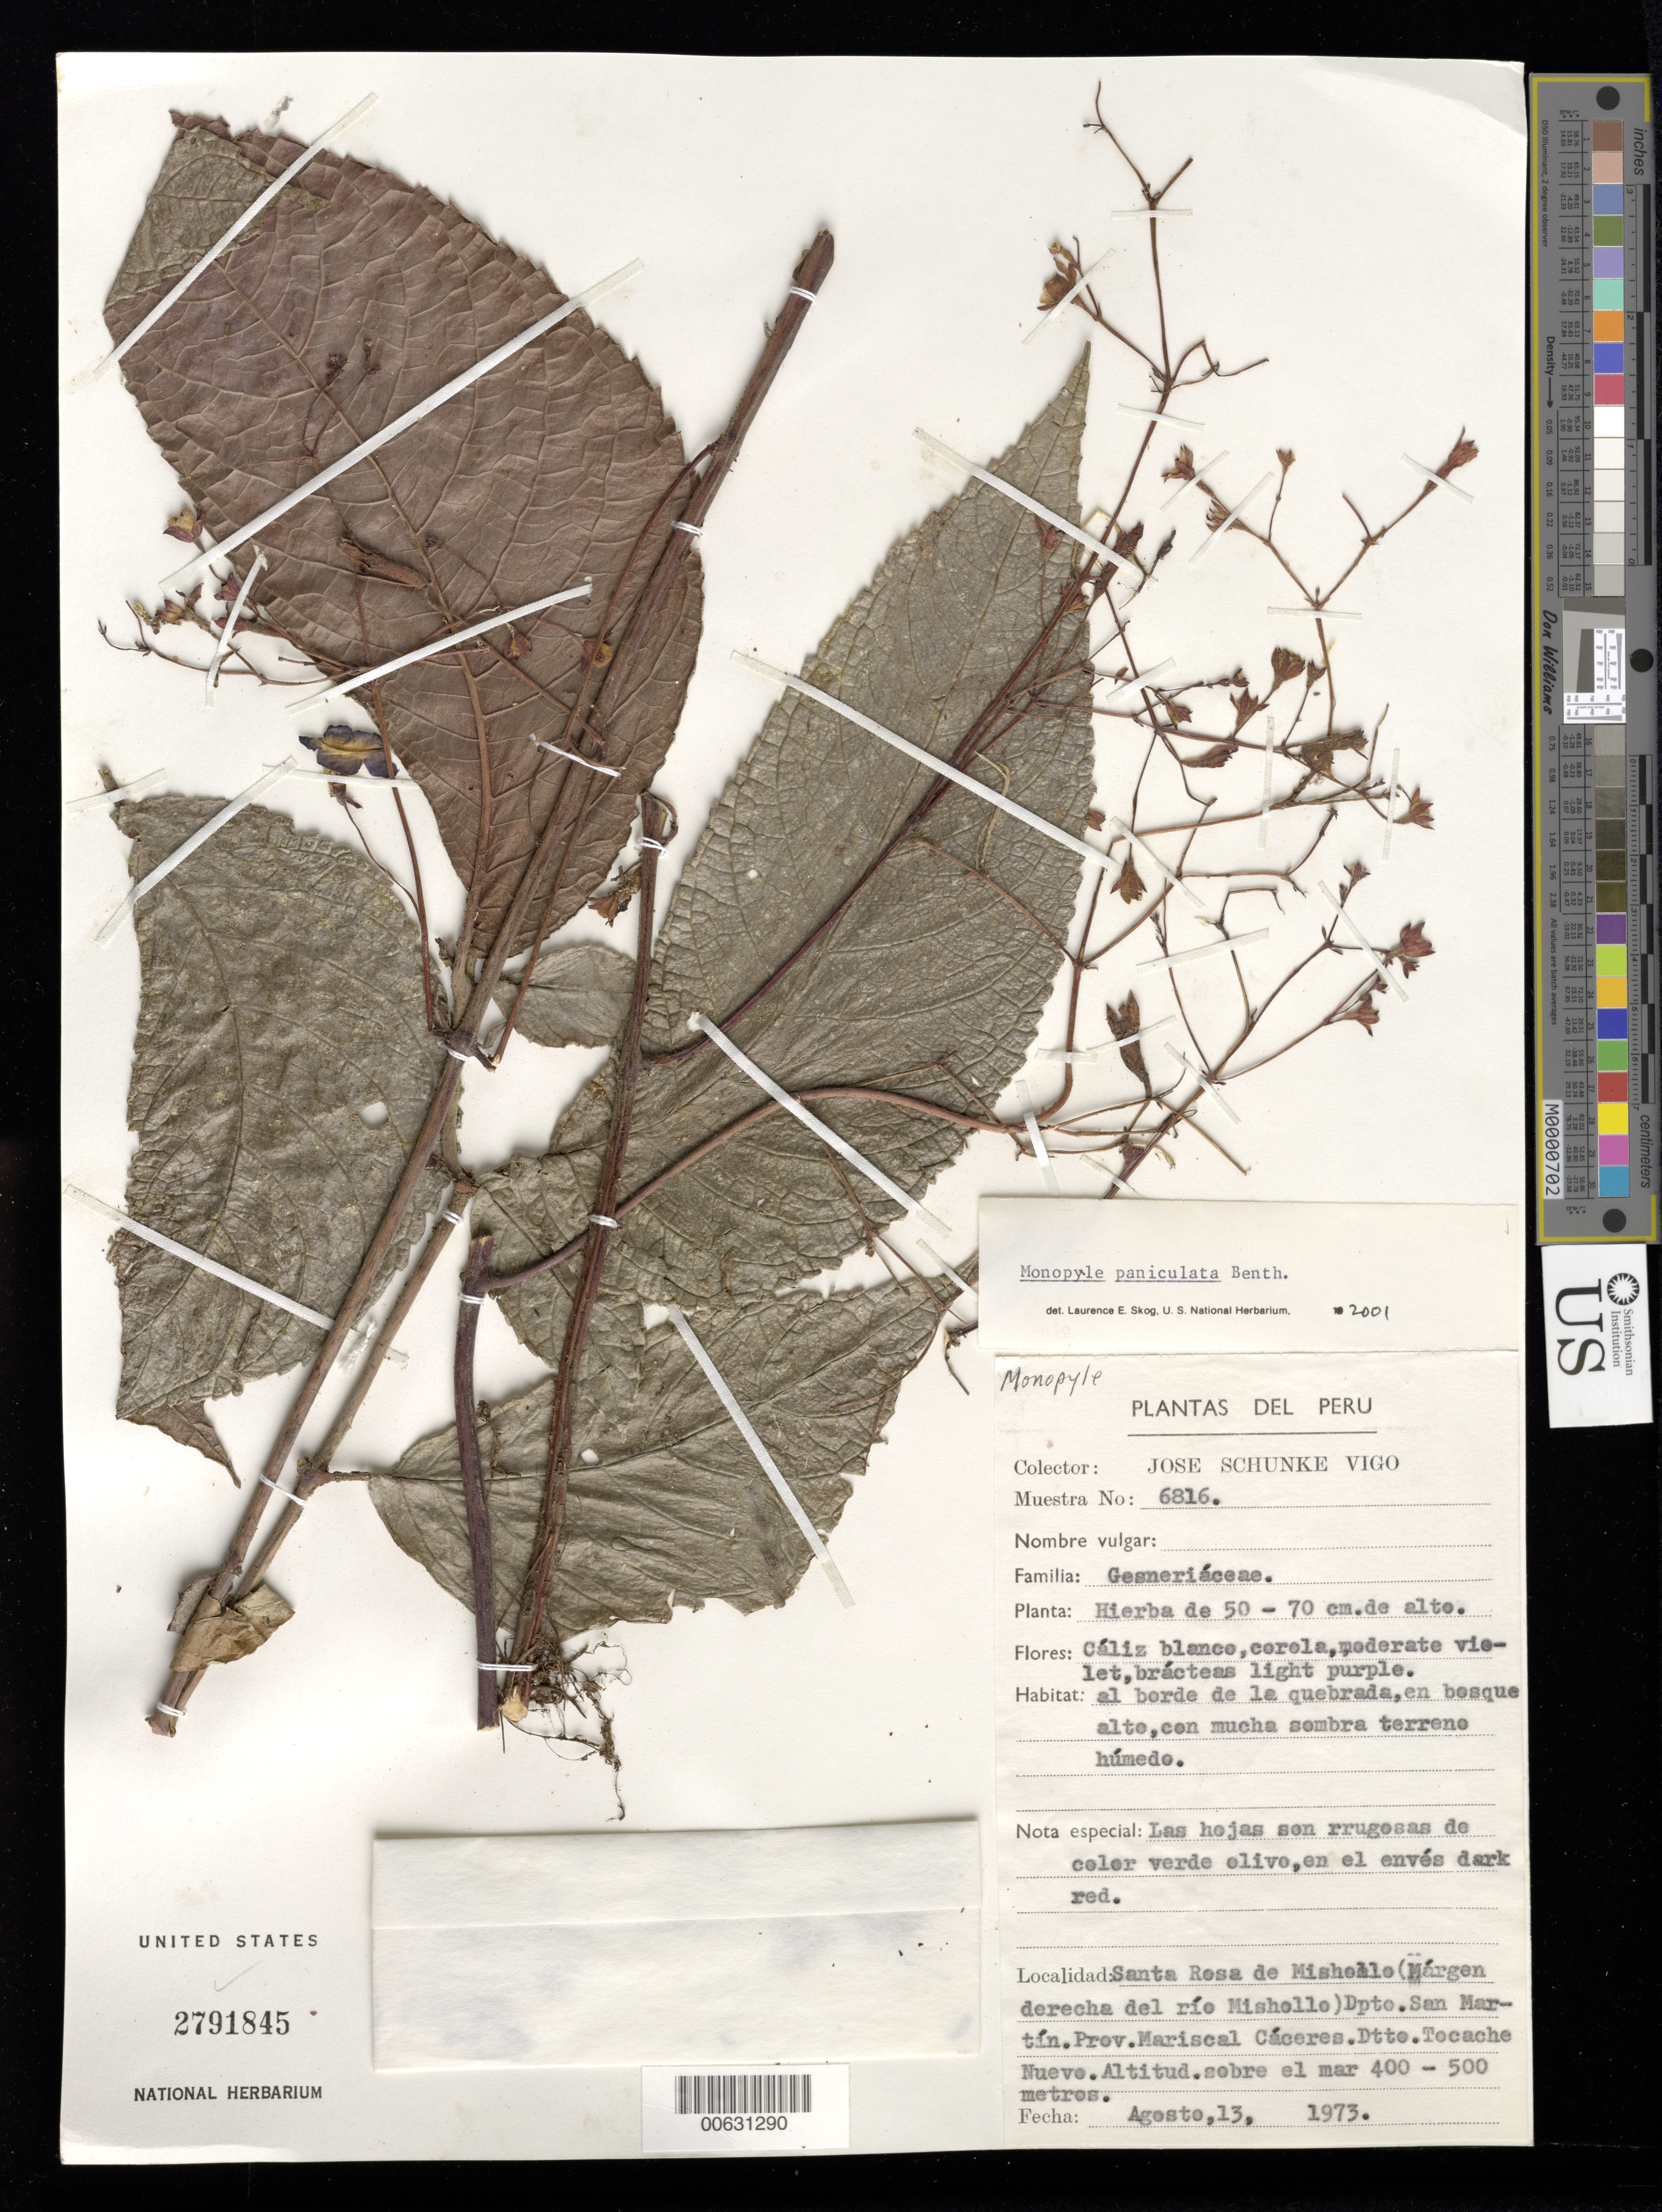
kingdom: Plantae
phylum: Tracheophyta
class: Magnoliopsida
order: Lamiales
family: Gesneriaceae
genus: Monopyle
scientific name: Monopyle paniculata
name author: Benth.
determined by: Skog, Laurence E.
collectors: J. Schunke Vigo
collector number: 6816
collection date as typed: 13 Aug 1973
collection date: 1973-08-13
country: Peru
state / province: San Martín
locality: Prov. Mariscal Cáceres, Dtto. Tocache Nuevo, Santa Rosa de Mishollo (márgen derecha del río Mishollo)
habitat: Al borde de la quebrada, en bosque alto, con mucha sombra terreno húmedo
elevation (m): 400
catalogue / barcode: US 2791845